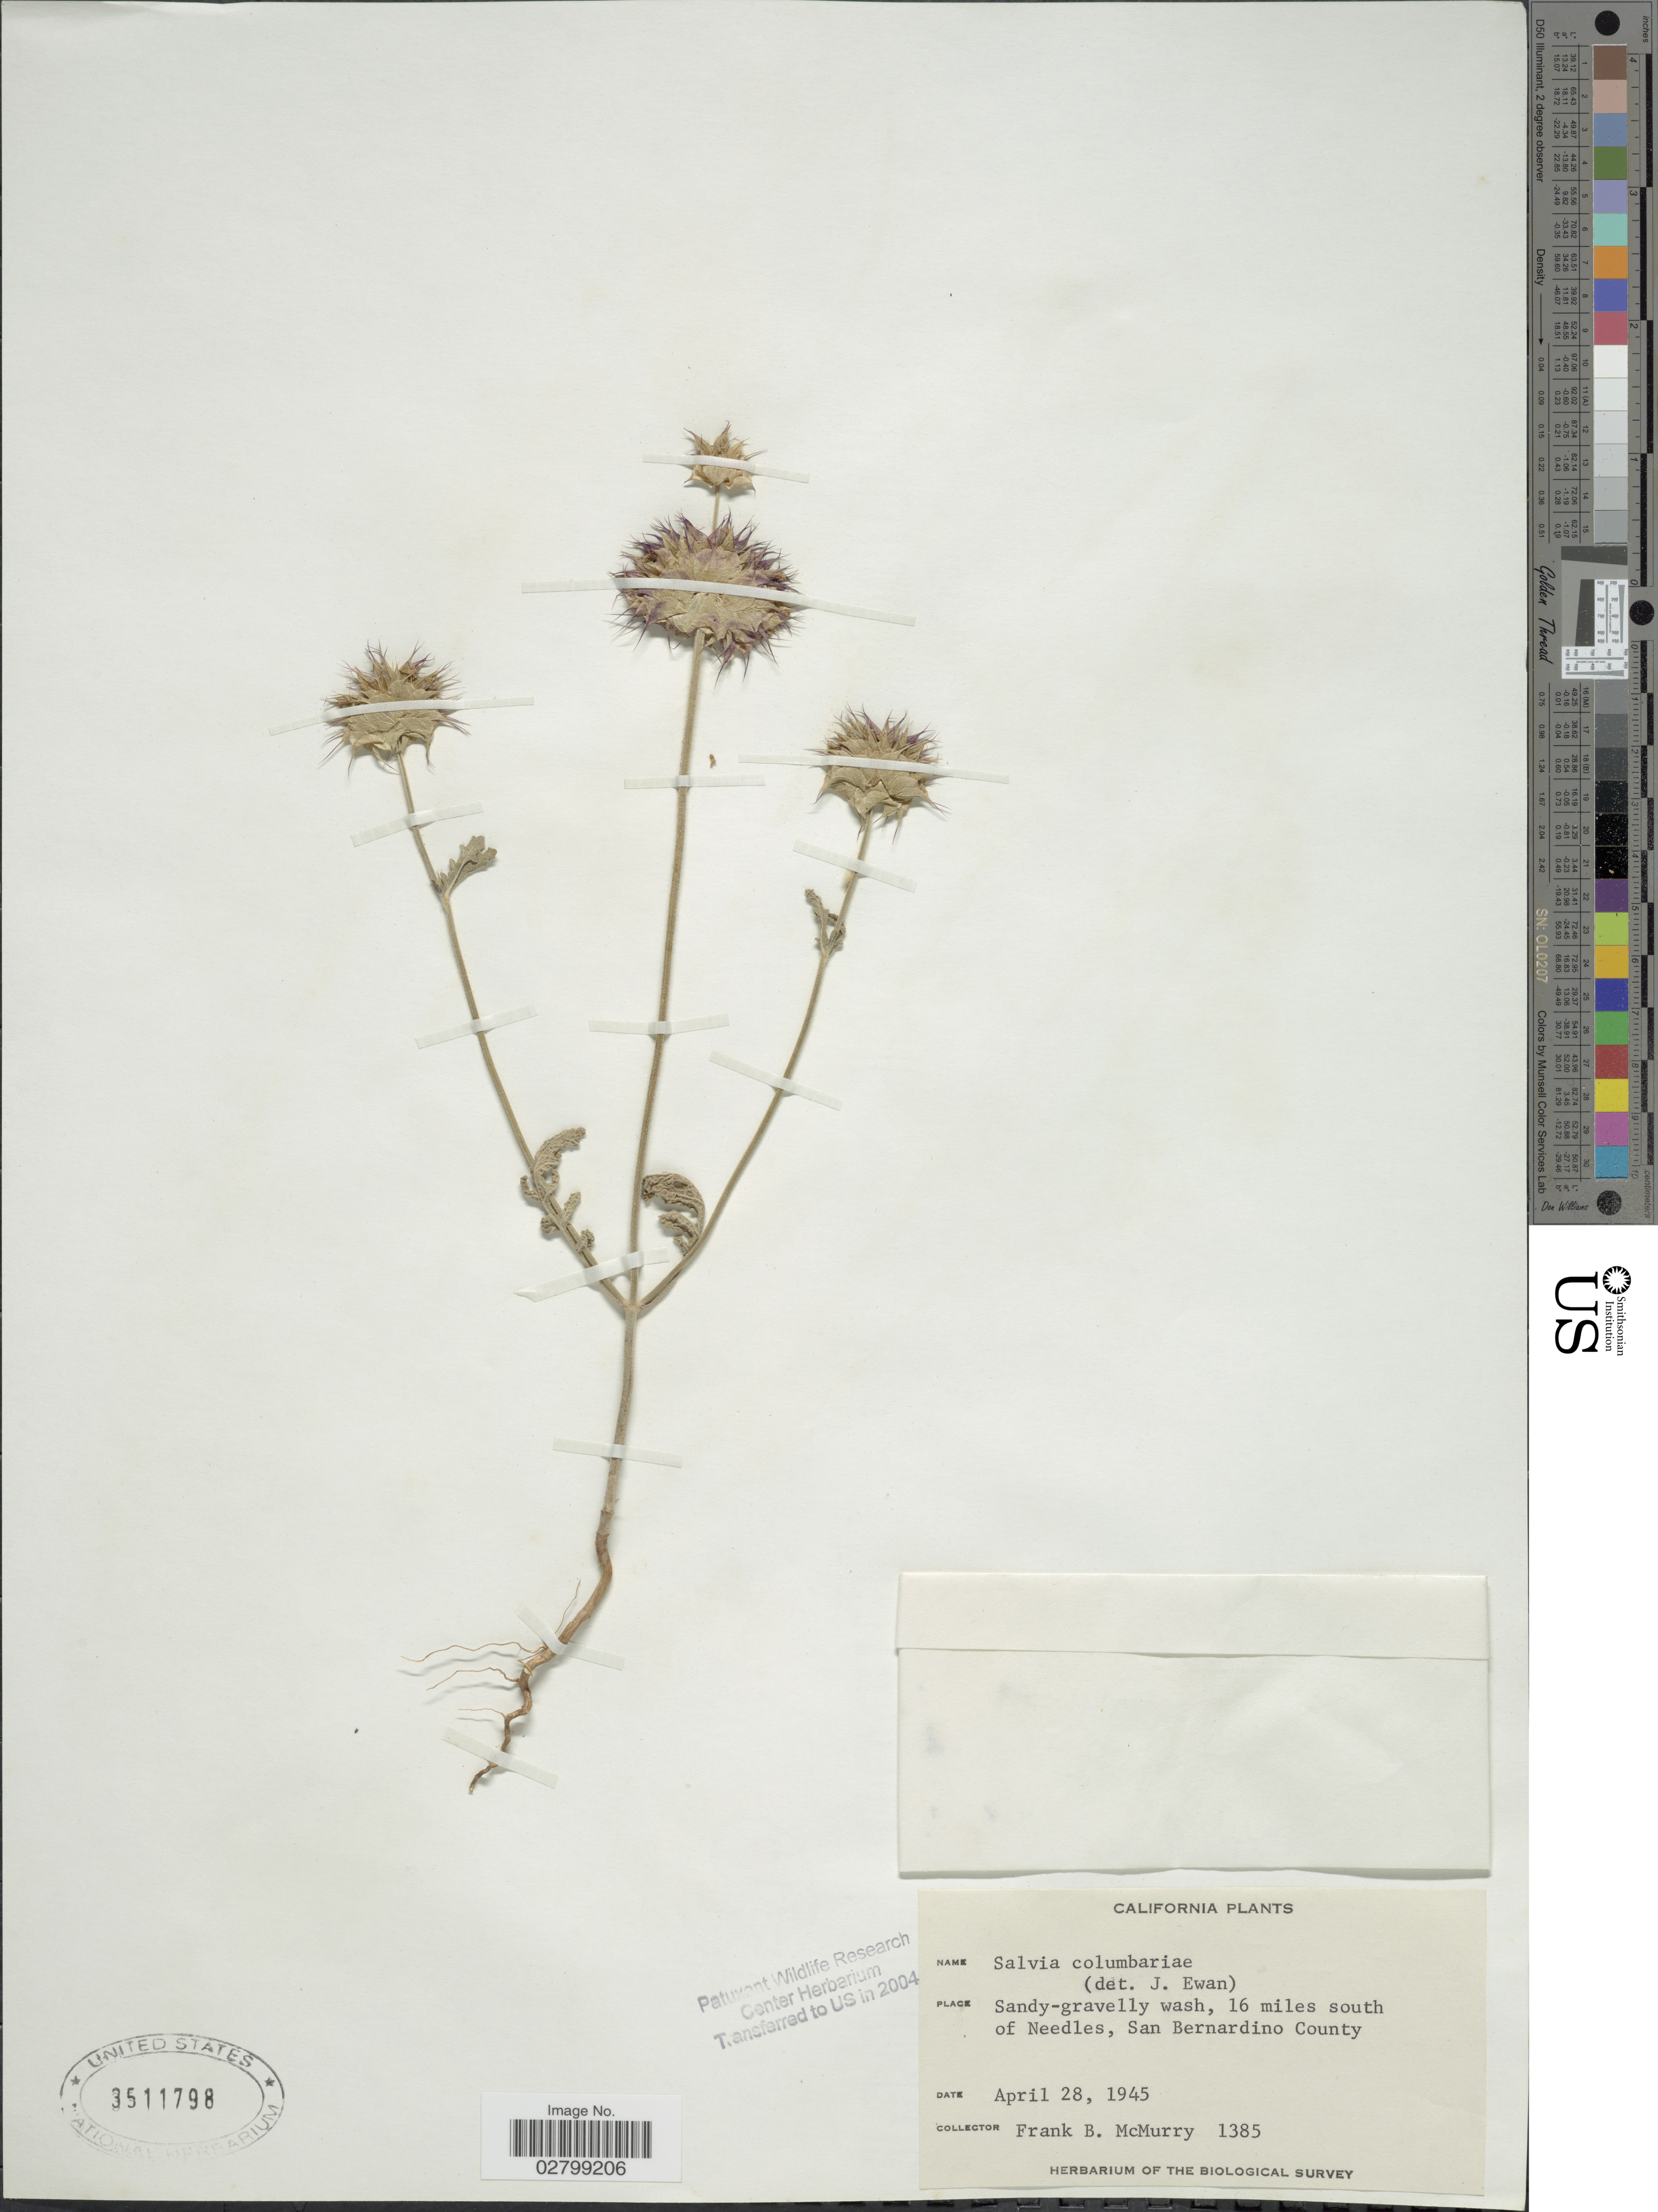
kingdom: Plantae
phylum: Tracheophyta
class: Magnoliopsida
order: Lamiales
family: Lamiaceae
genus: Salvia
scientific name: Salvia columbariae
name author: Benth.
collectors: F. B. McMurry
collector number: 1385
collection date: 1945-04-28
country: United States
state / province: California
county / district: San Bernardino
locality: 16 miles south of Needles, San Bernardino County.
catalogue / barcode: US 3511798